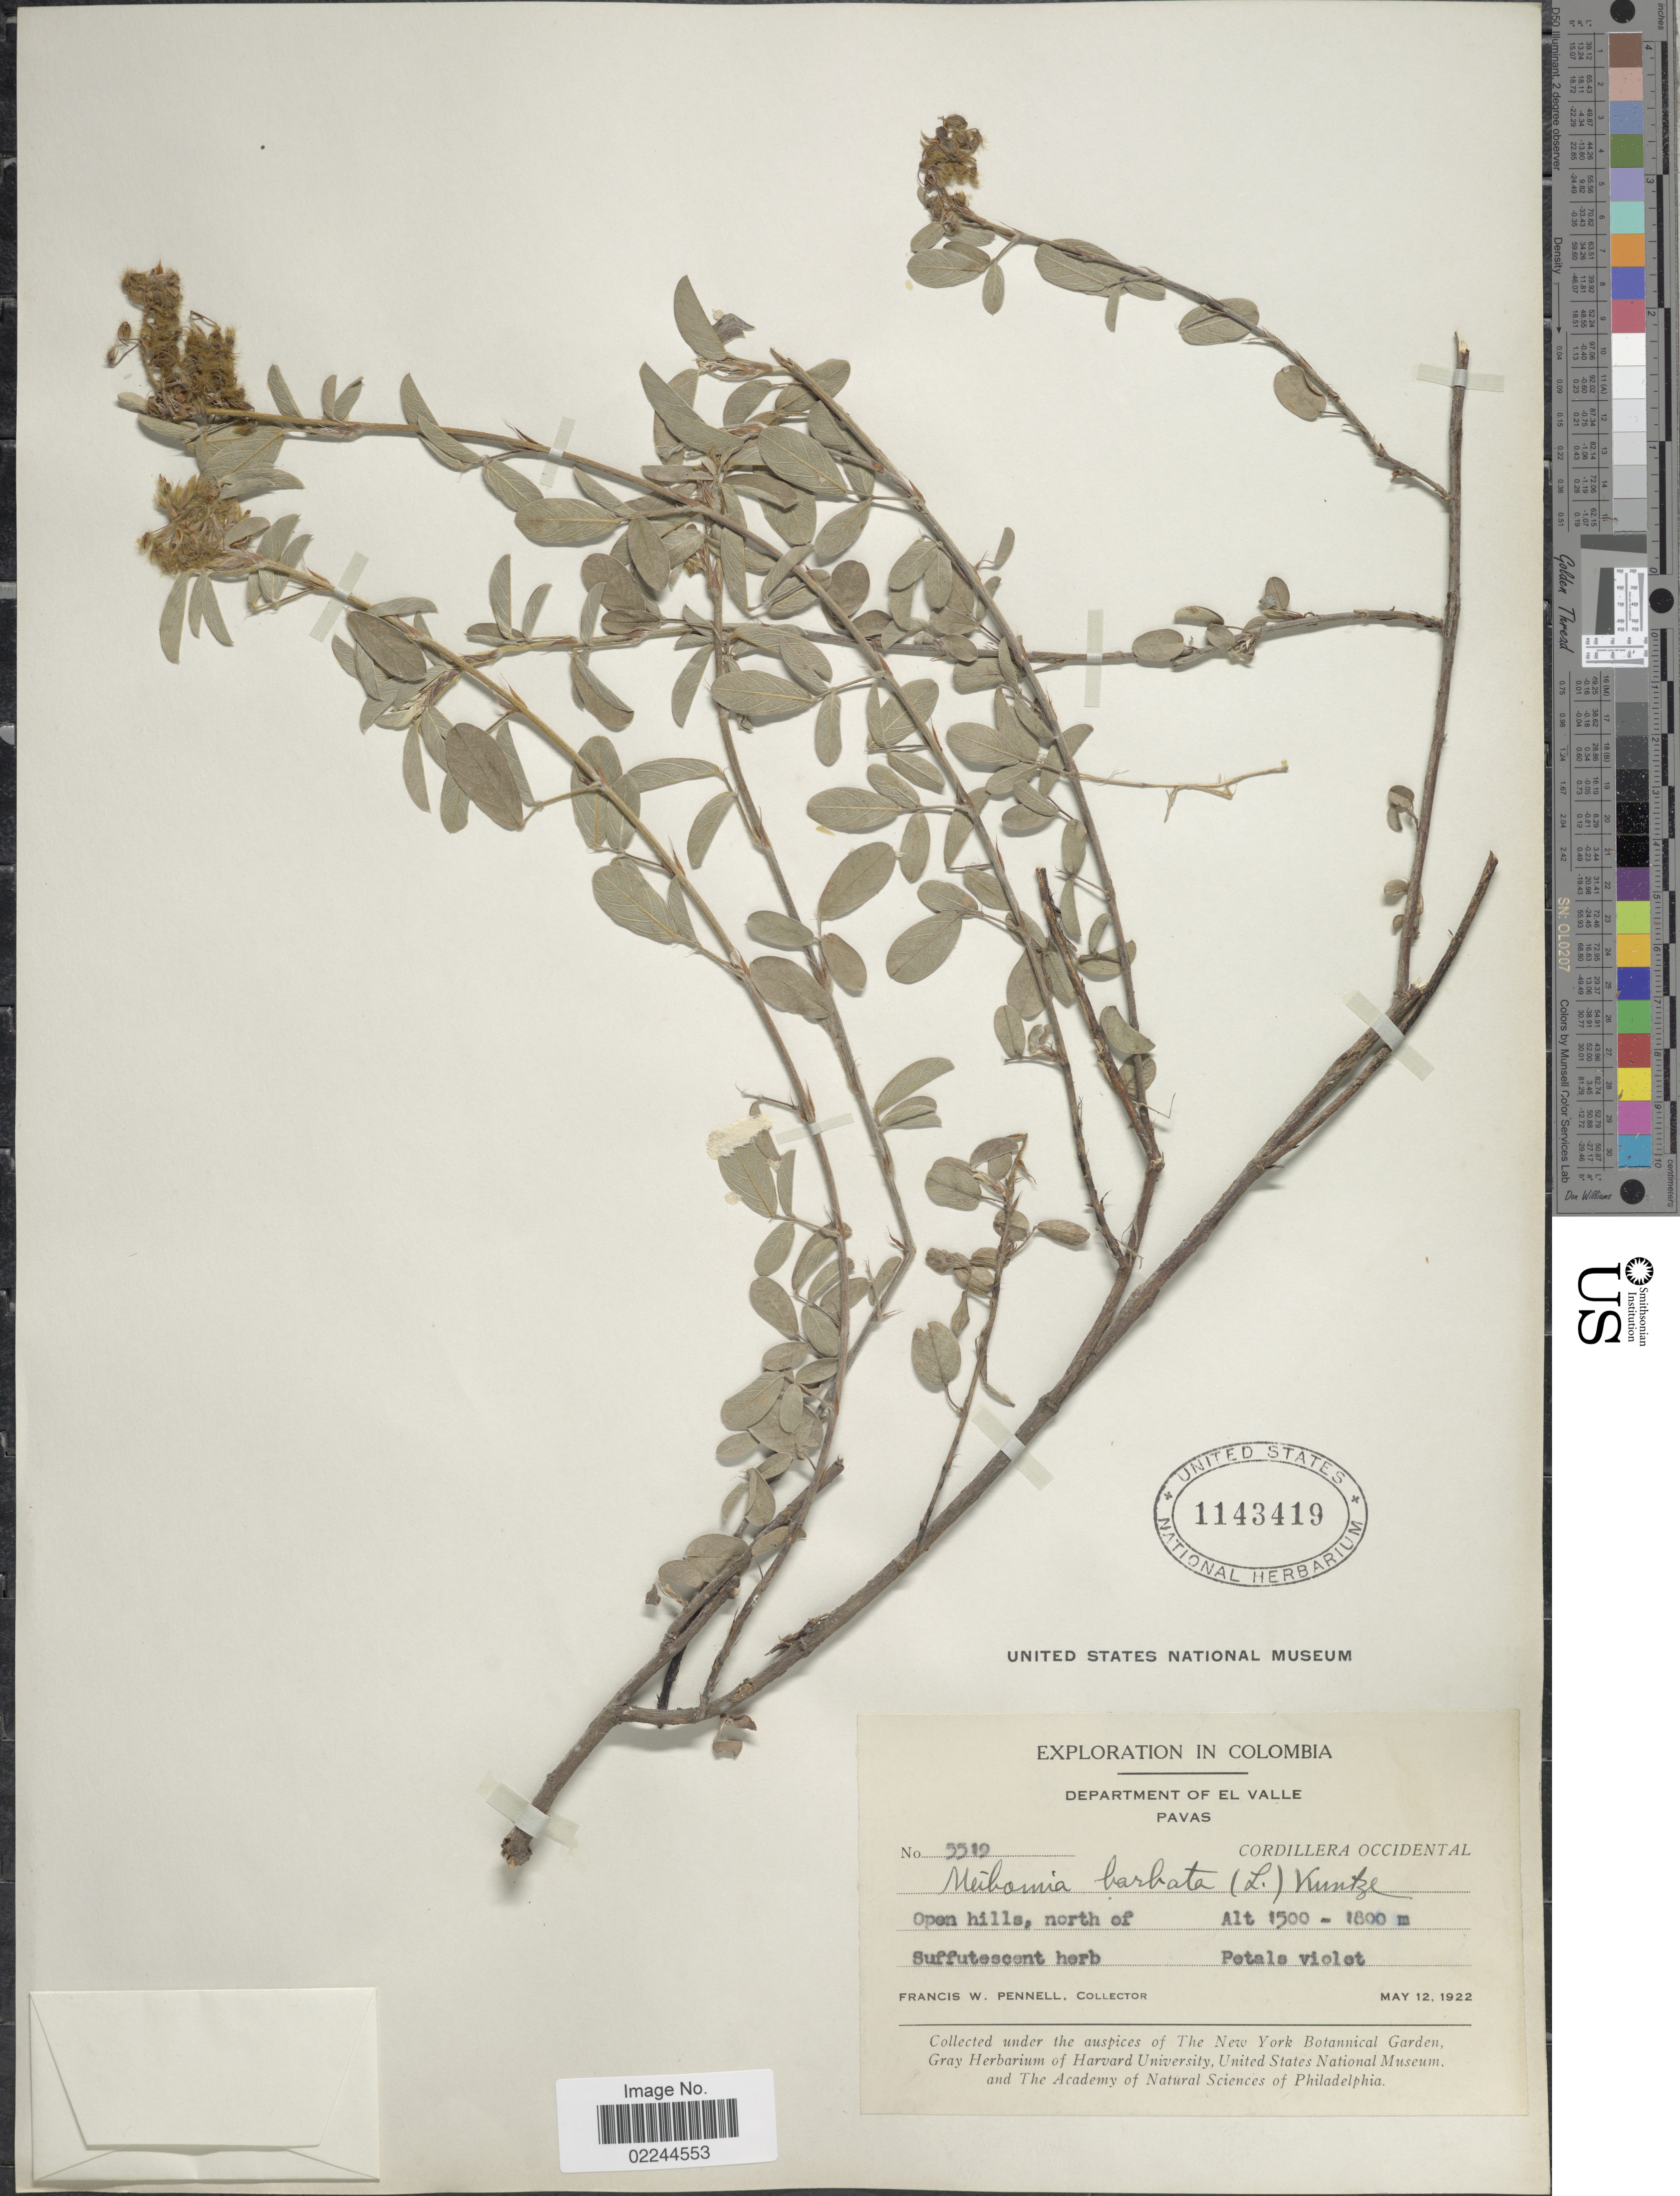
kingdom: Plantae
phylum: Tracheophyta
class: Magnoliopsida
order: Fabales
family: Fabaceae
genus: Grona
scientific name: Grona barbata var. barbata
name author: (L.) H. Ohashi & K. Ohashi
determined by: Strong, Mark T., (BOT), Smithsonian Institution - National Museum of Natural History (UNITED STATES)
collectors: F. W. Pennell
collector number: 5519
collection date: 1922-05-12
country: Colombia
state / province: Valle del Cauca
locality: Department of El Valle. Pavas. Cordillera Occidental. Open hills, north of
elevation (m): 1500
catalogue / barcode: US 1143419